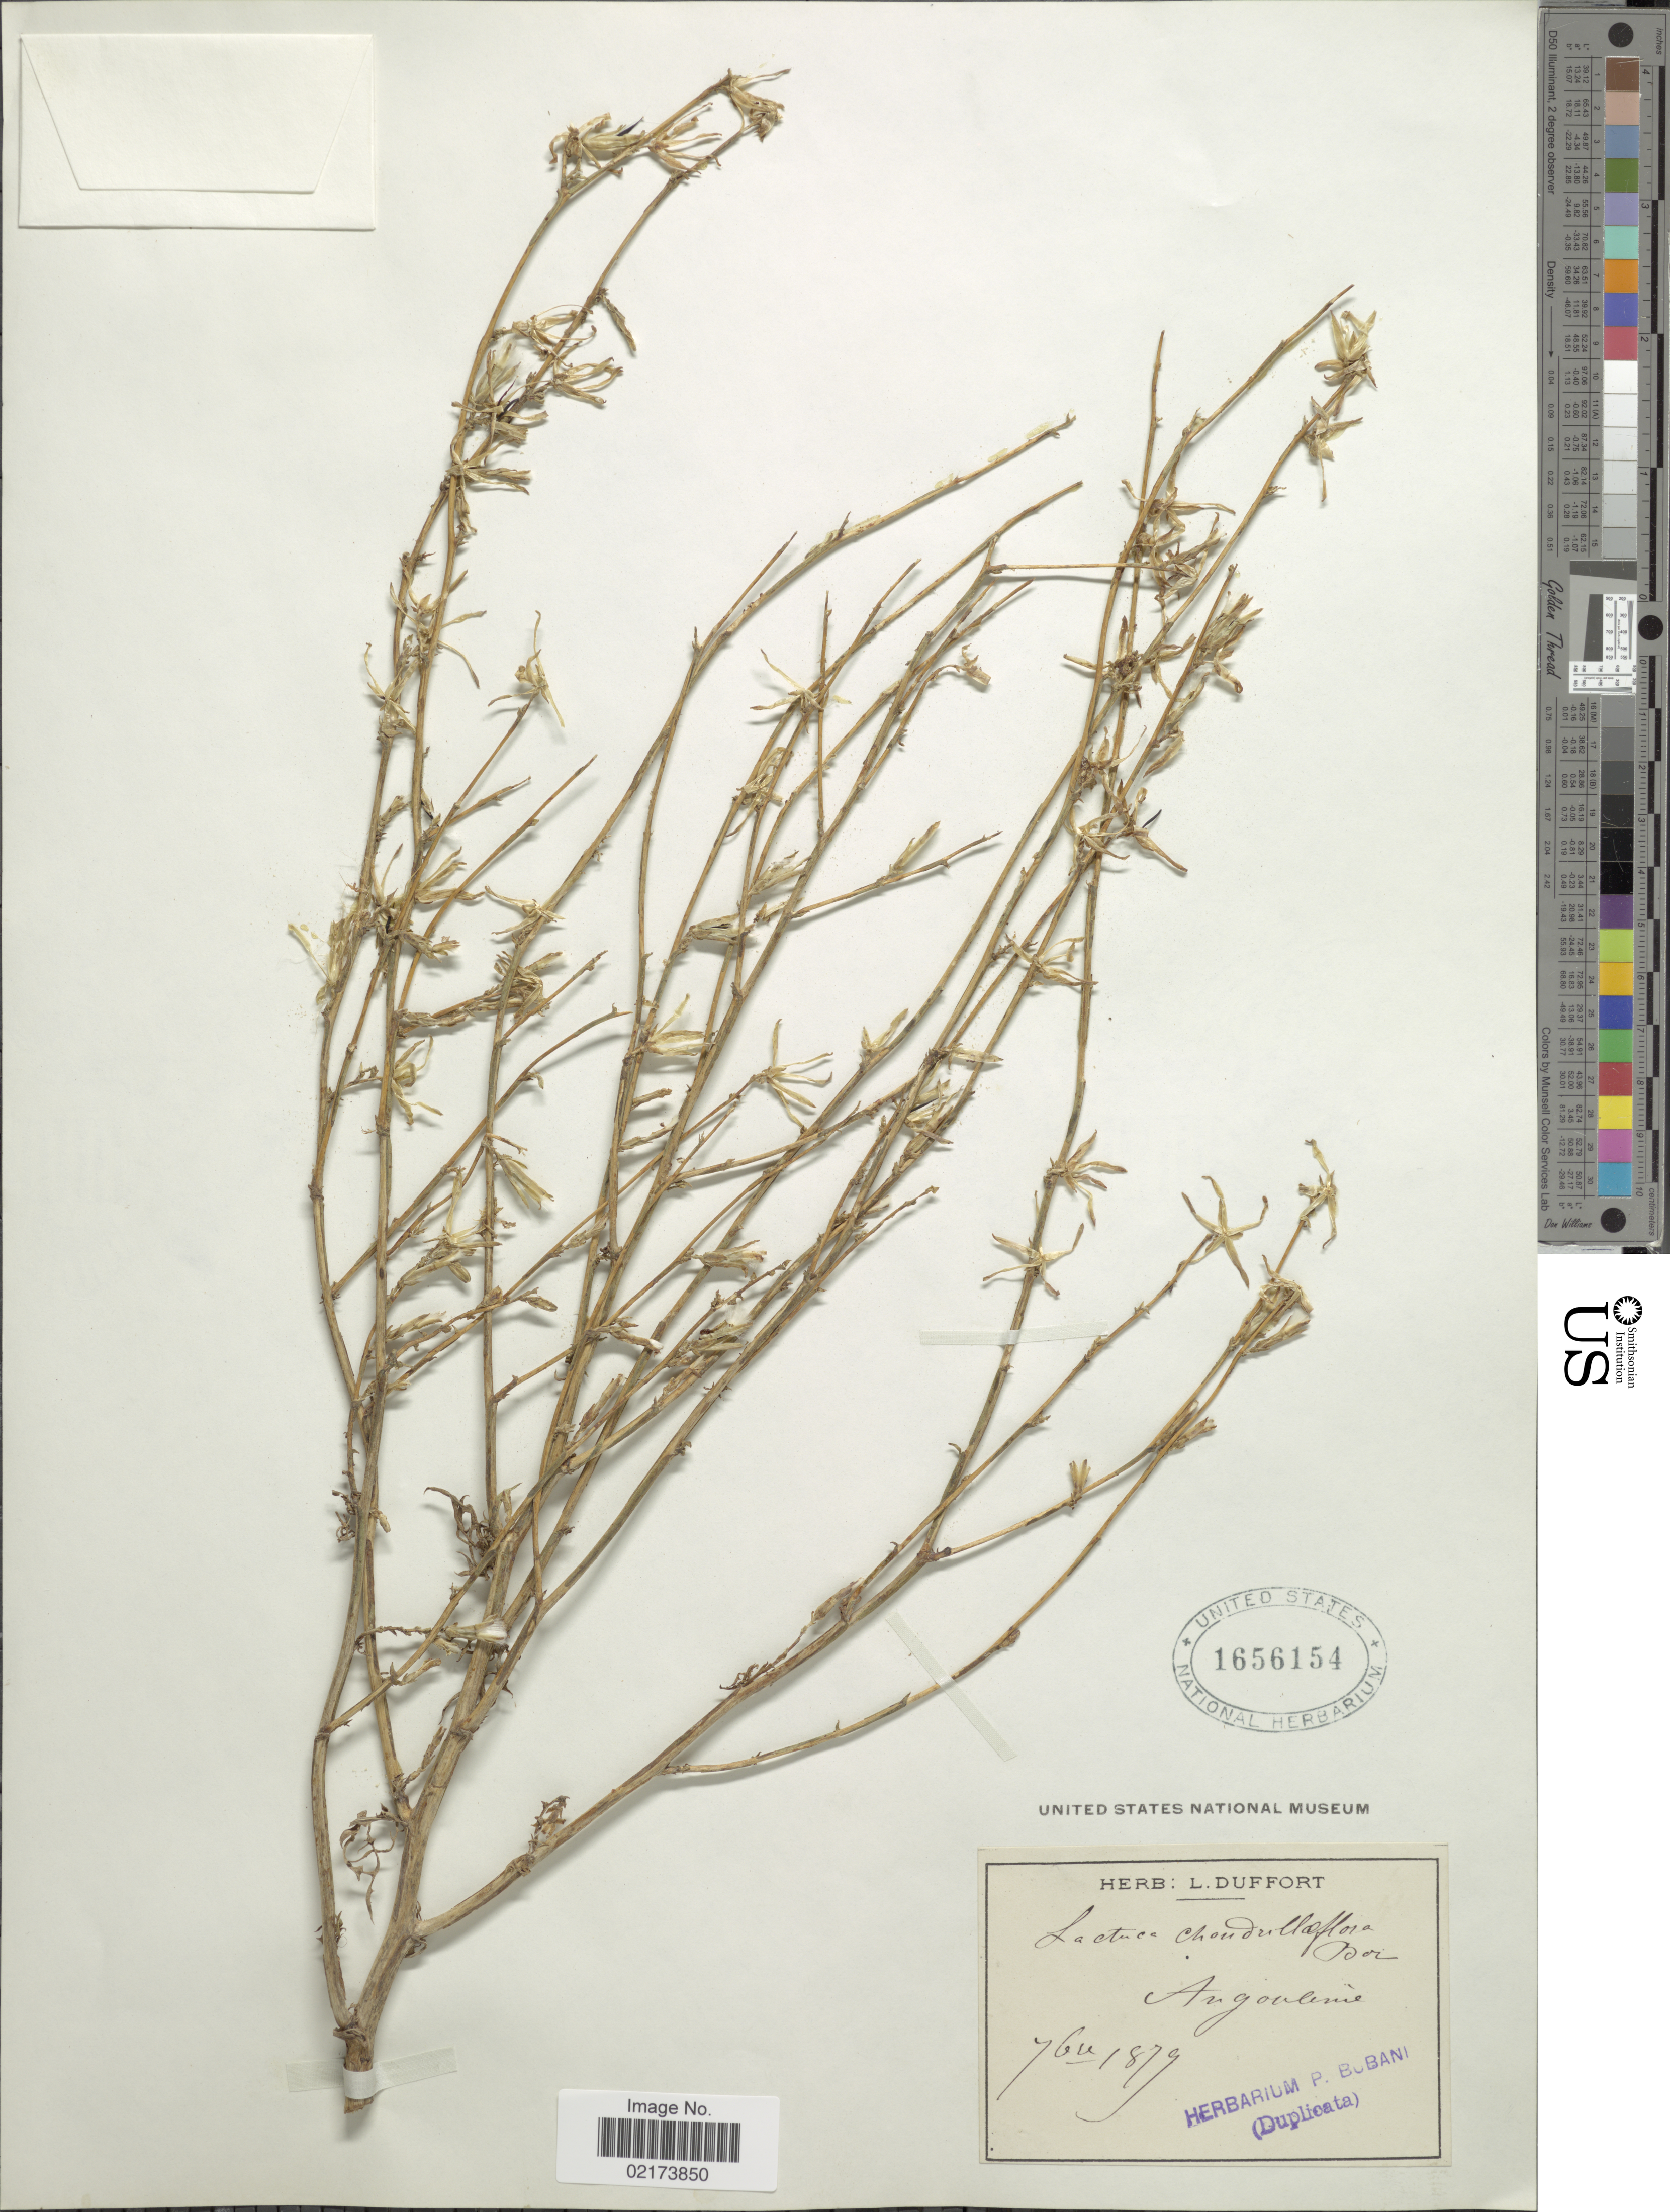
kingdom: Plantae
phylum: Tracheophyta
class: Magnoliopsida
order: Asterales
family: Asteraceae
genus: Lactuca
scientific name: Lactuca viminea subsp. chondrilliflora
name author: (Boreau) St.-Lag.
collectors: ex herb. P. Bubani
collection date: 1879-09-07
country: France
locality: Angouleme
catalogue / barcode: US 1656154